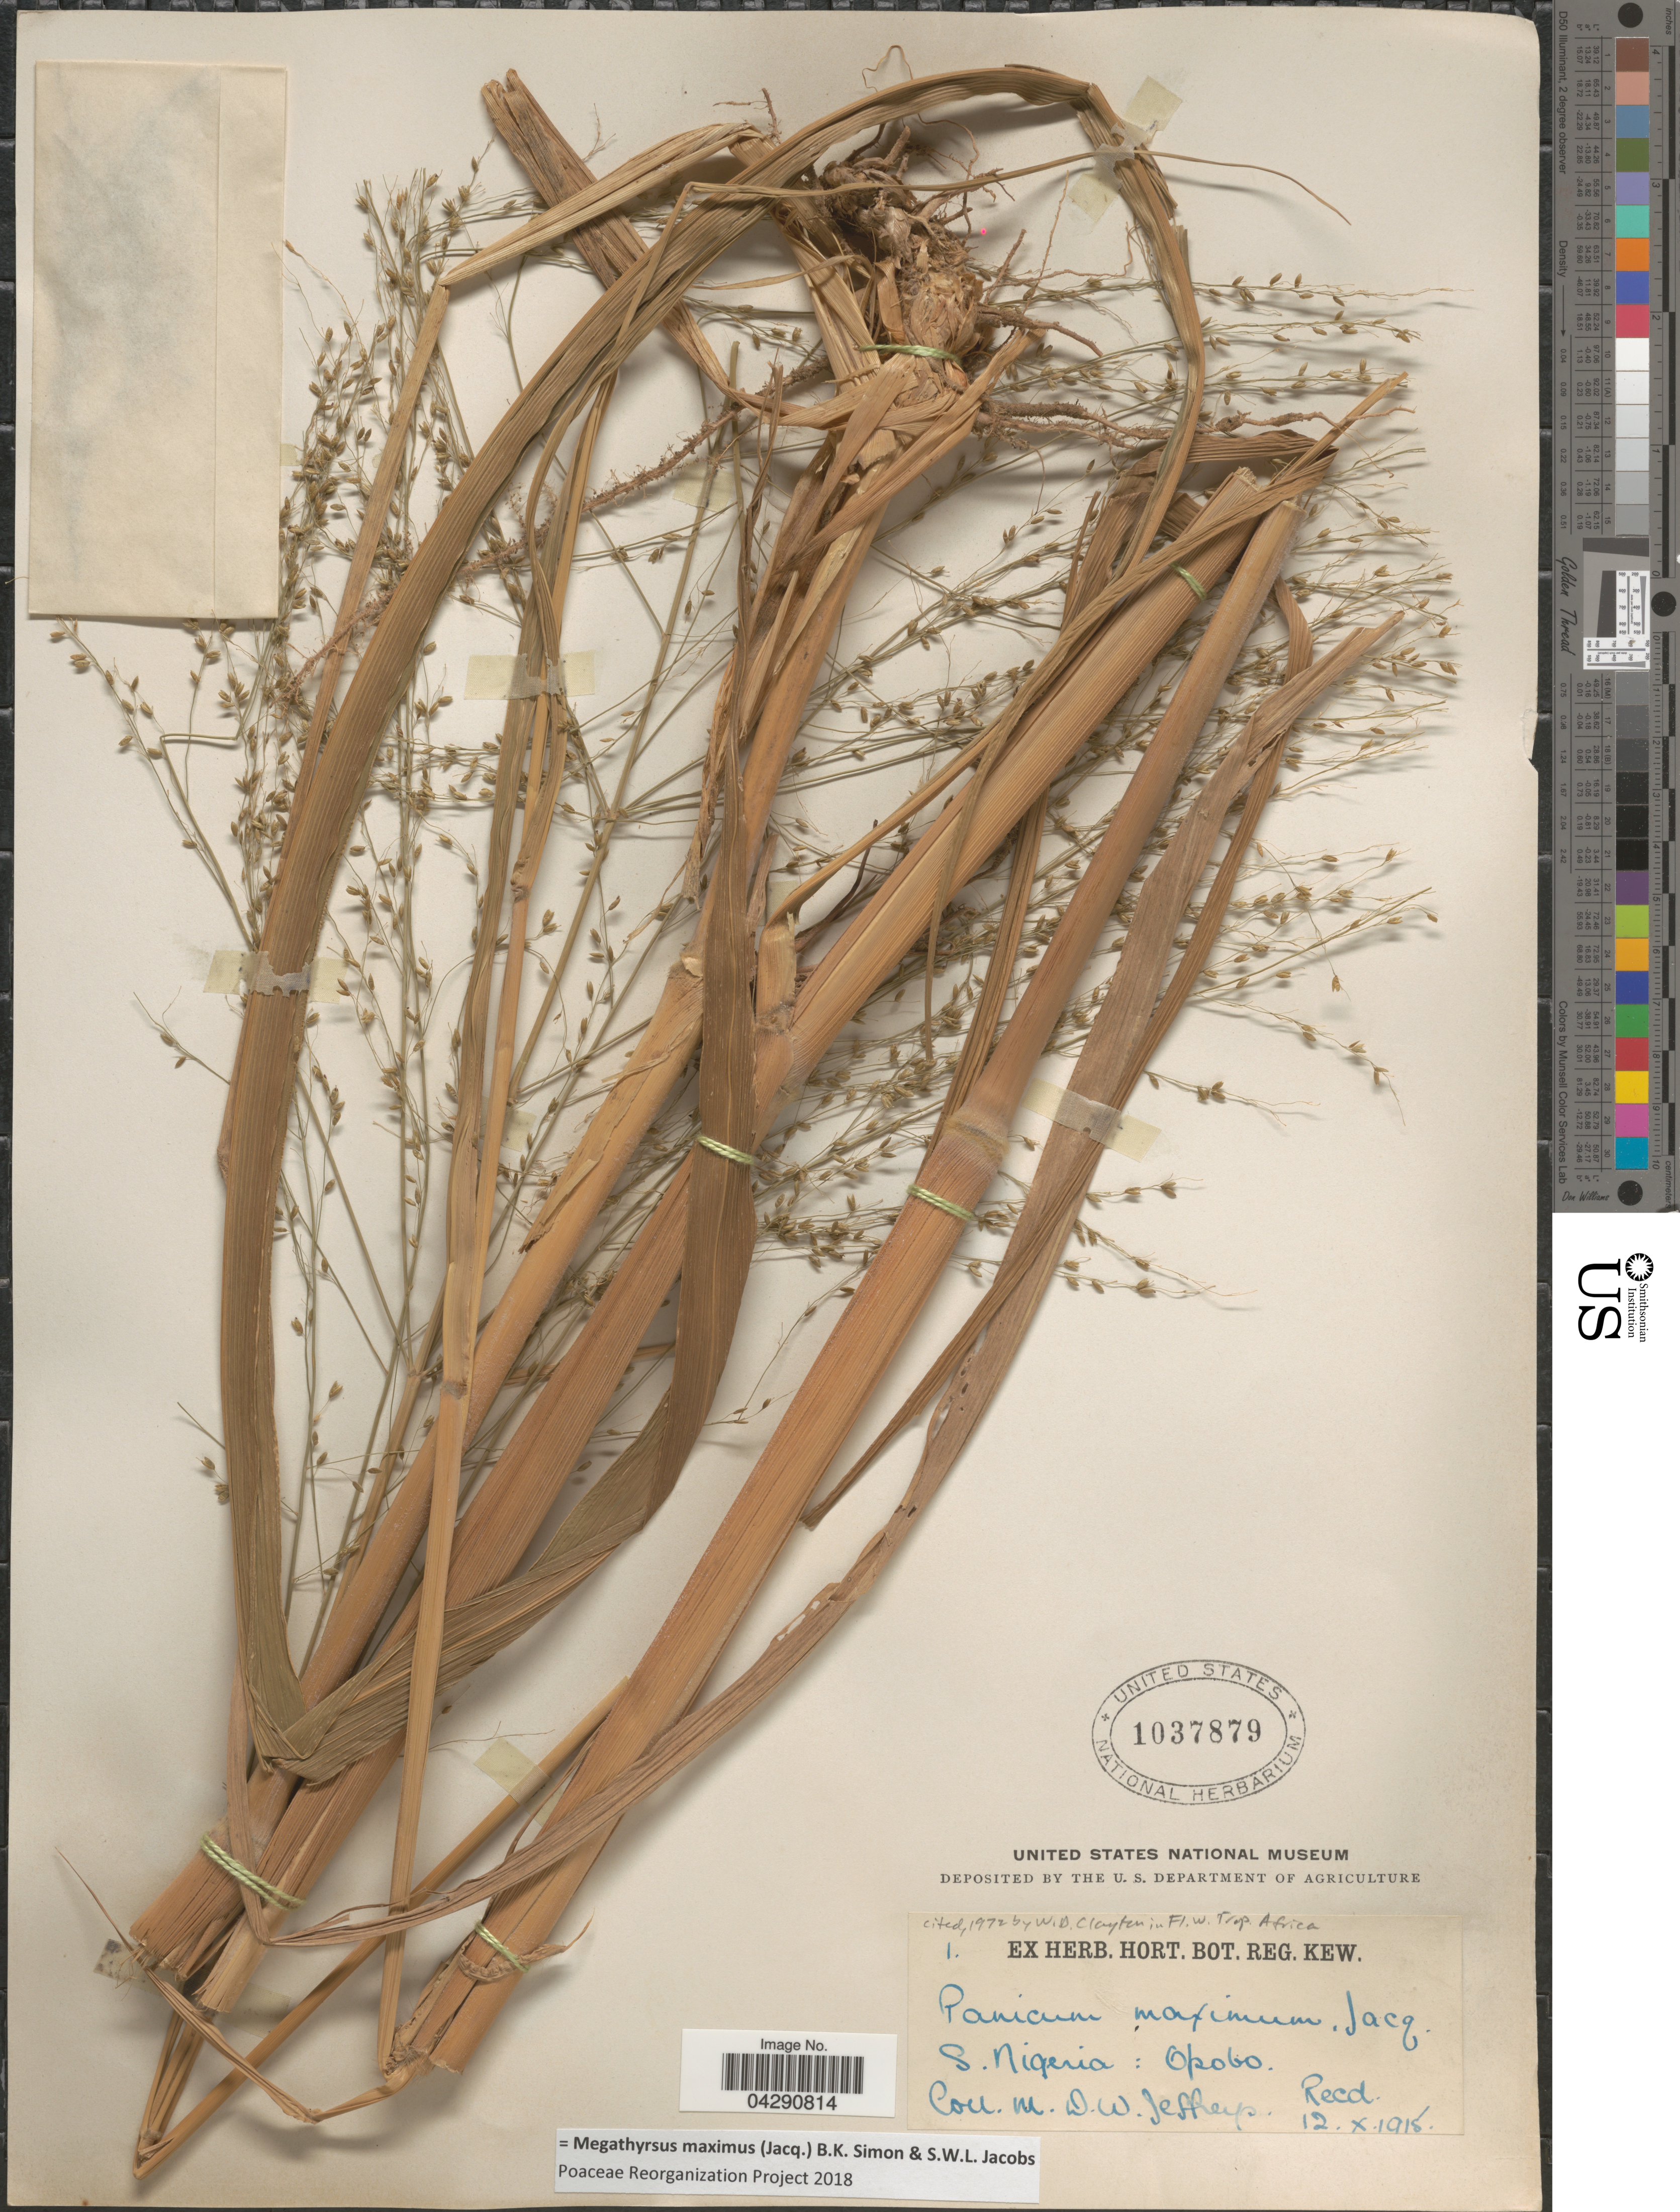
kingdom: Plantae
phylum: Tracheophyta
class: Liliopsida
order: Poales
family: Poaceae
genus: Megathyrsus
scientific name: Megathyrsus maximus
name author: (Jacq.) B.K. Simon & S.W.L. Jacobs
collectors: D. Jeffreys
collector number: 1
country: Nigeria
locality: S. Nigeria: Opobo.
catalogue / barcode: US 1037879